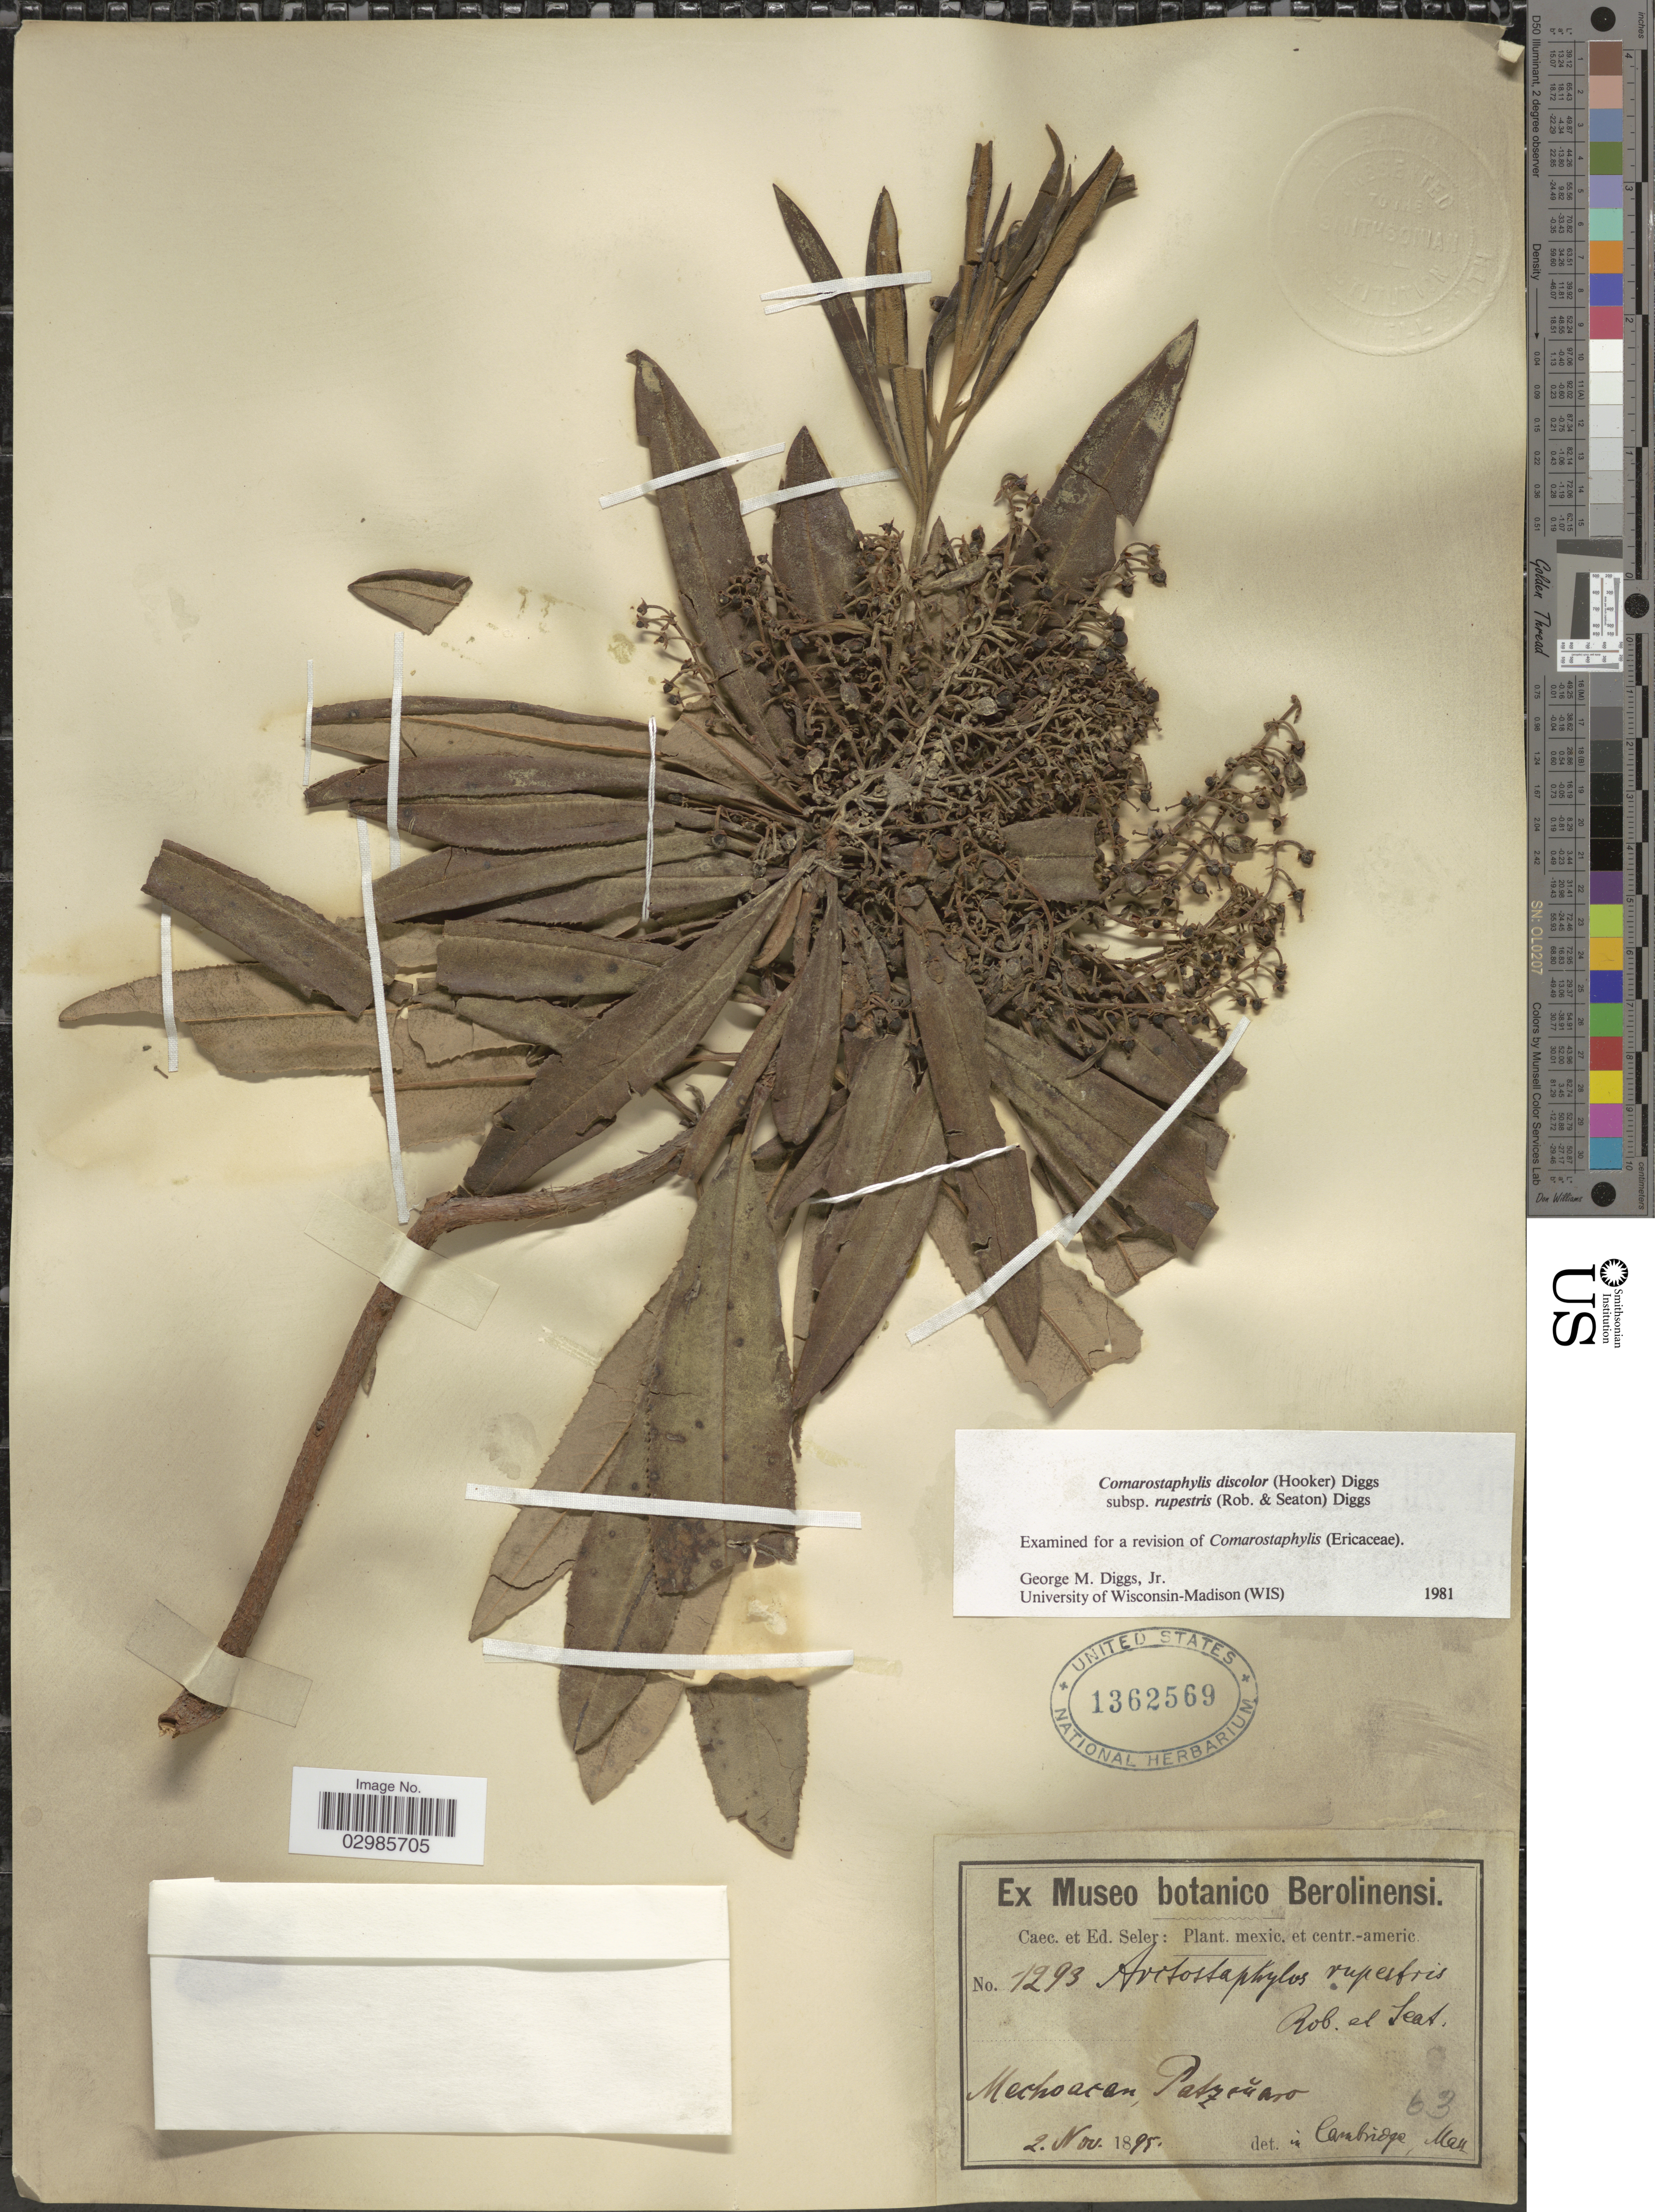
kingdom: Plantae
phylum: Tracheophyta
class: Magnoliopsida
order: Ericales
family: Ericaceae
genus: Comarostaphylis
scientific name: Comarostaphylis discolor subsp. rupestris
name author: (Rob. & Seaton) Diggs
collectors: ex Caec. et Ed Seler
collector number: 1293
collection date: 1895-11-02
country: Mexico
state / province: Michoacán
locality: Michoacan, Patzcuaro.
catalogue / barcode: US 1362569